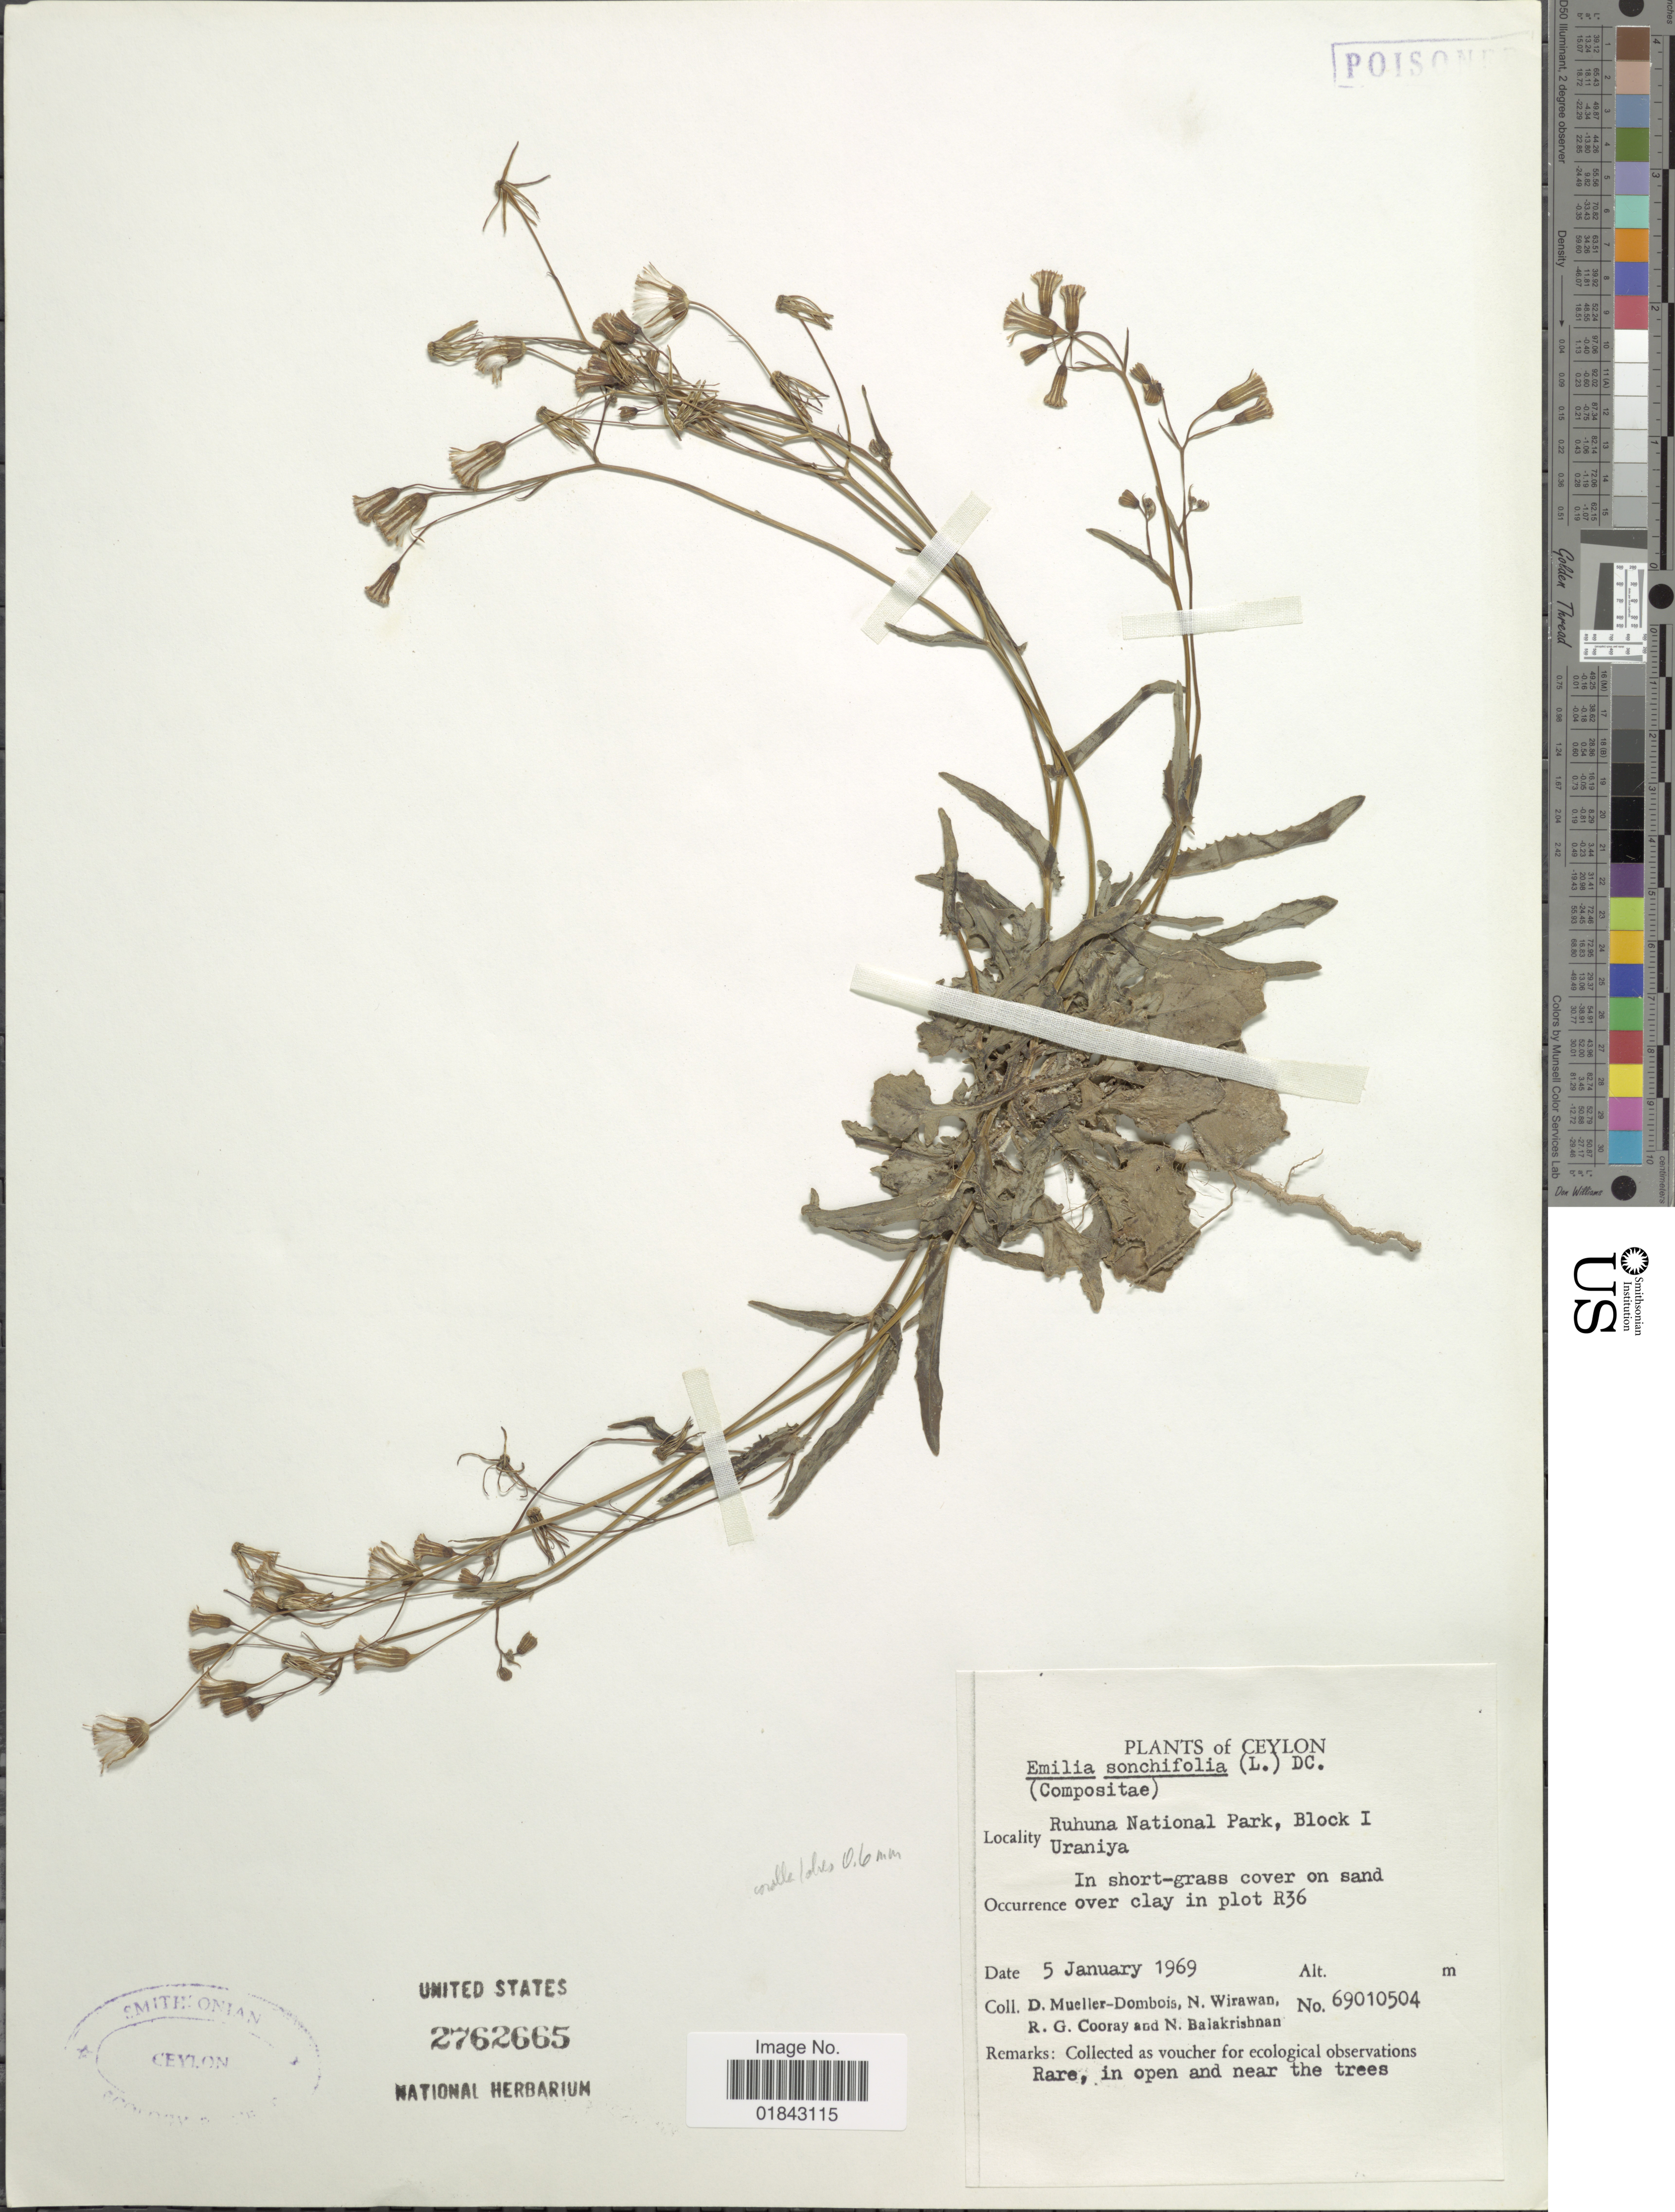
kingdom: Plantae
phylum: Tracheophyta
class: Magnoliopsida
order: Asterales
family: Asteraceae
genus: Emilia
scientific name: Emilia sonchifolia var. sonchifolia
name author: (L.) DC.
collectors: D. Mueller-Dombois, N. Wirawan, R. Cooray & N. Balakrishnan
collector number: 69010504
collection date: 1969-01-05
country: Sri Lanka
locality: Ceylon, Ruhuna National Park, Block I Uraniya, in short-grass cover on sand over clay in plot R36m rare in open and near the treas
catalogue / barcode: US 2762665